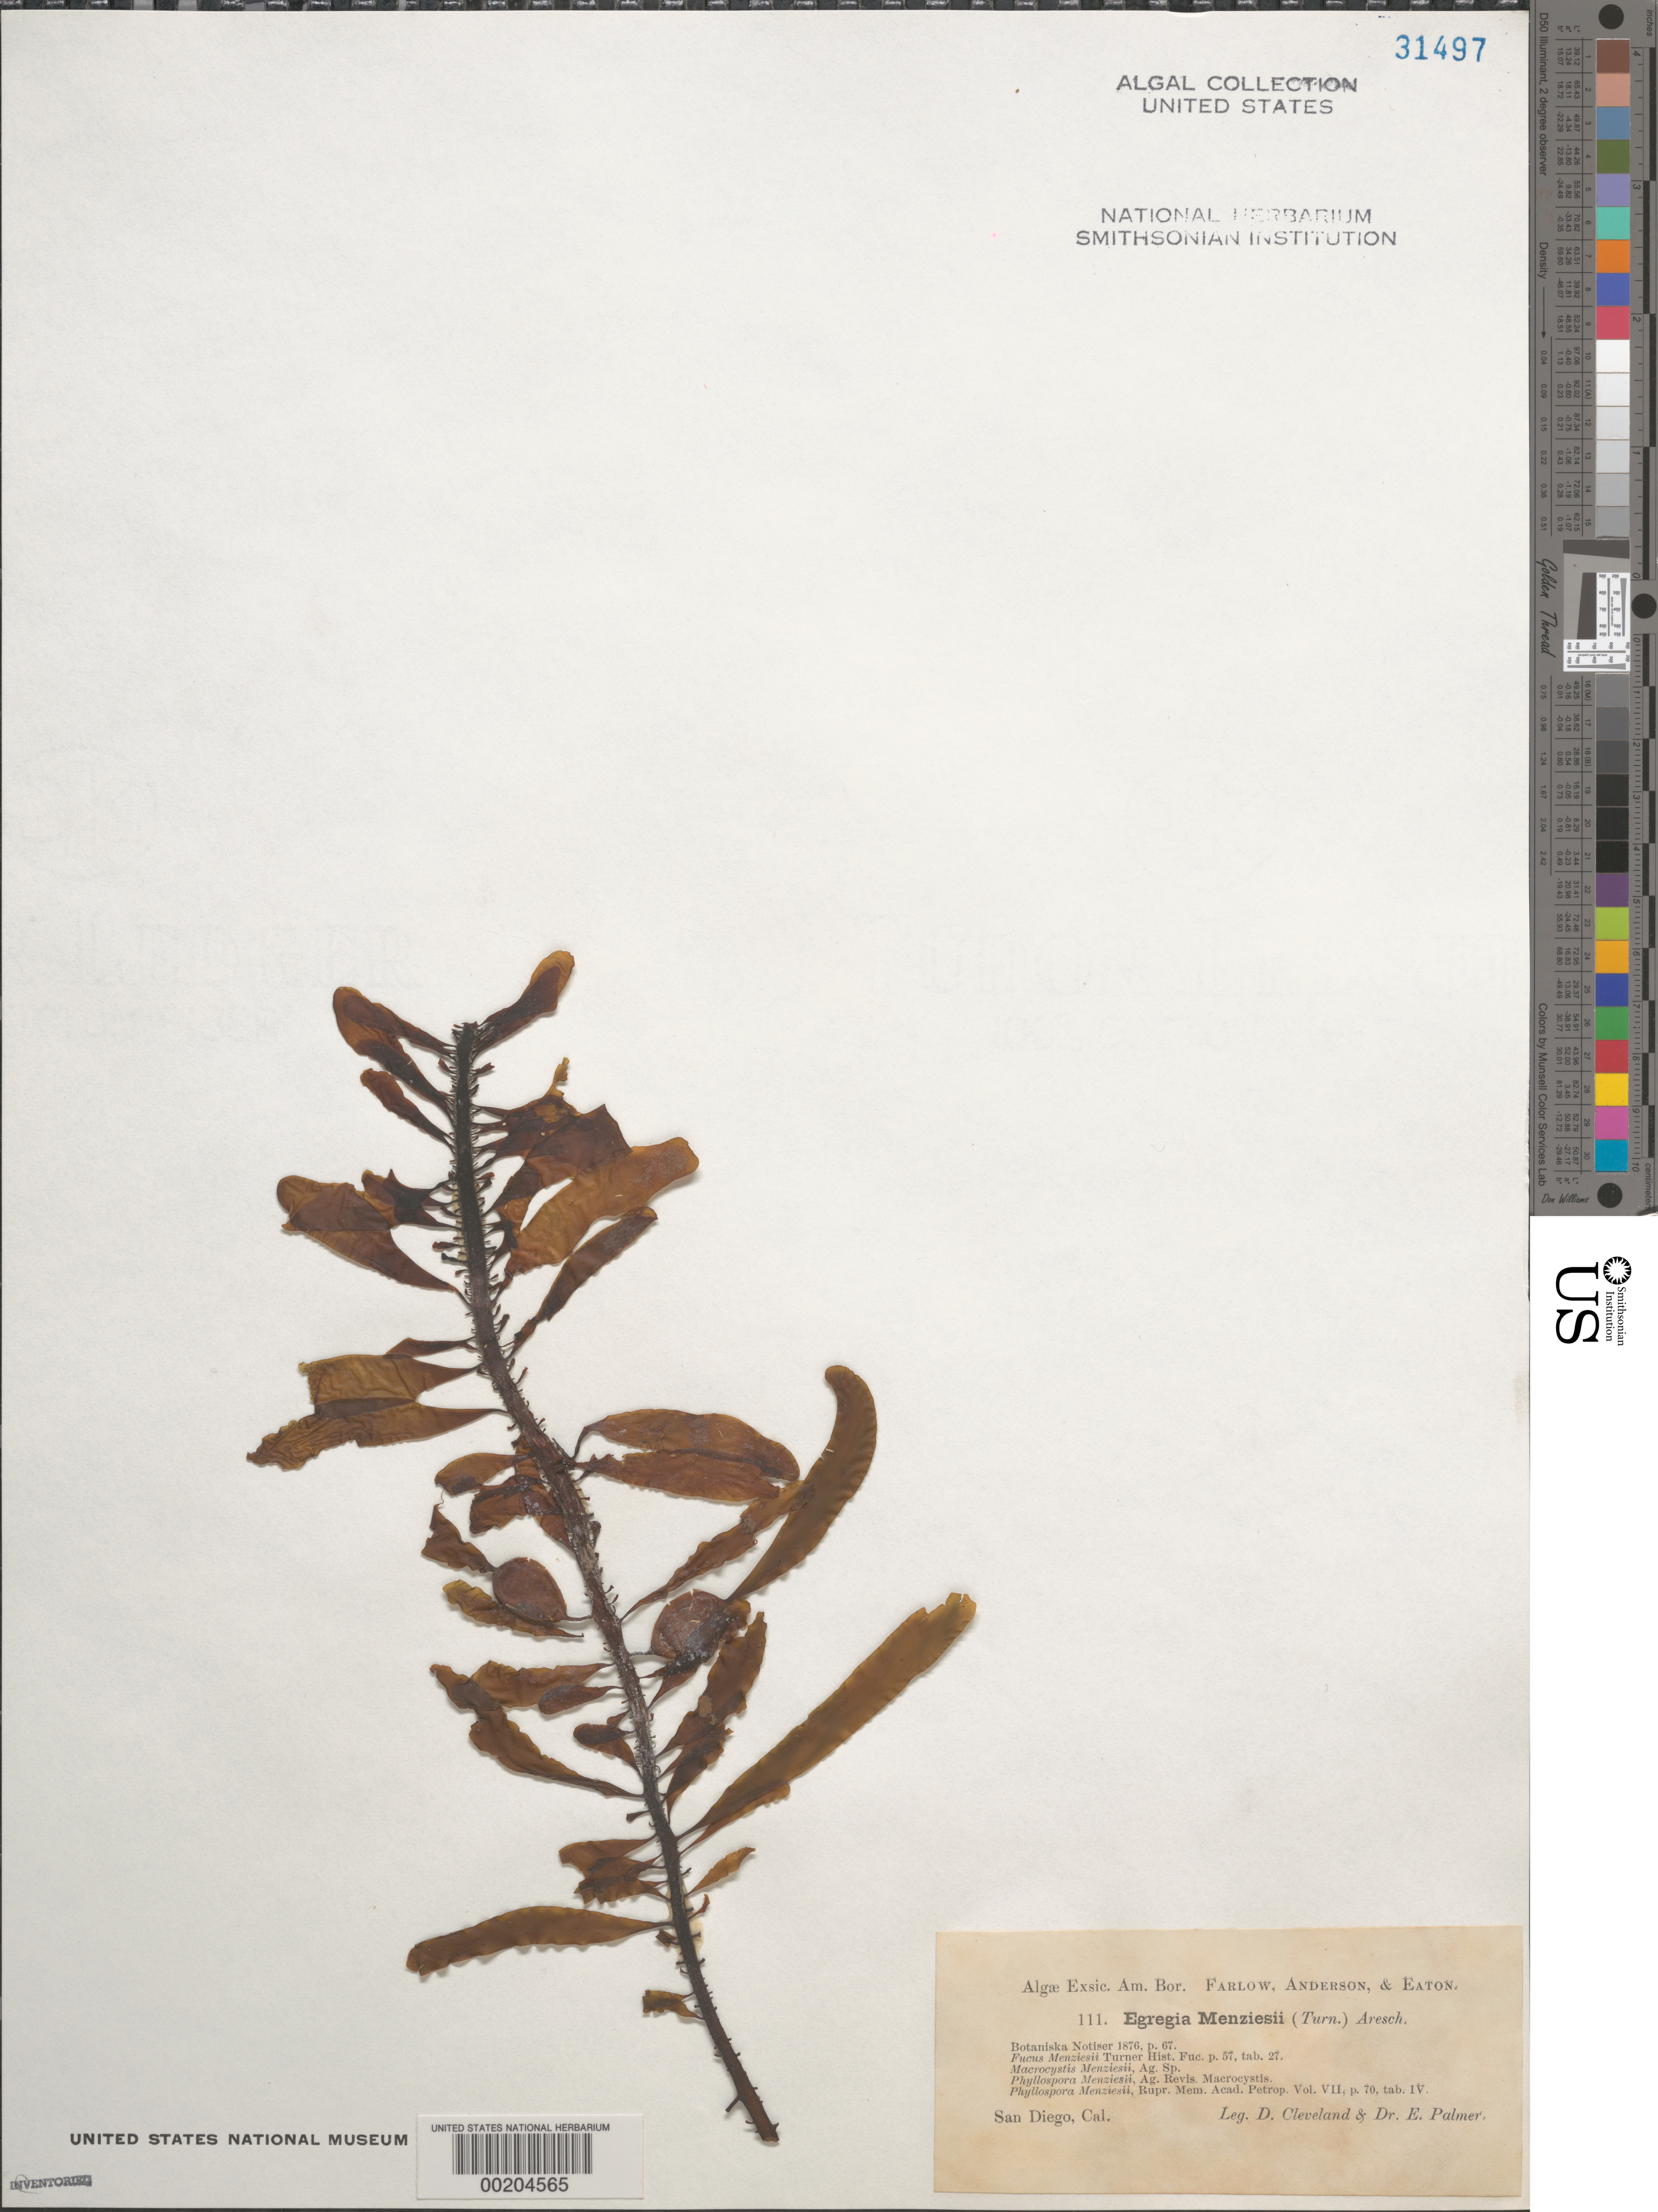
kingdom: Chromista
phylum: Ochrophyta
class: Phaeophyceae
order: Laminariales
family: Lessoniaceae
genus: Egregia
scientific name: Egregia menziesii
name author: (Turner) Aresch.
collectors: D. Cleveland & E. Palmer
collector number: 111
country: United States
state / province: California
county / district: San Diego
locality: San Diego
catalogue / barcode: US 31497